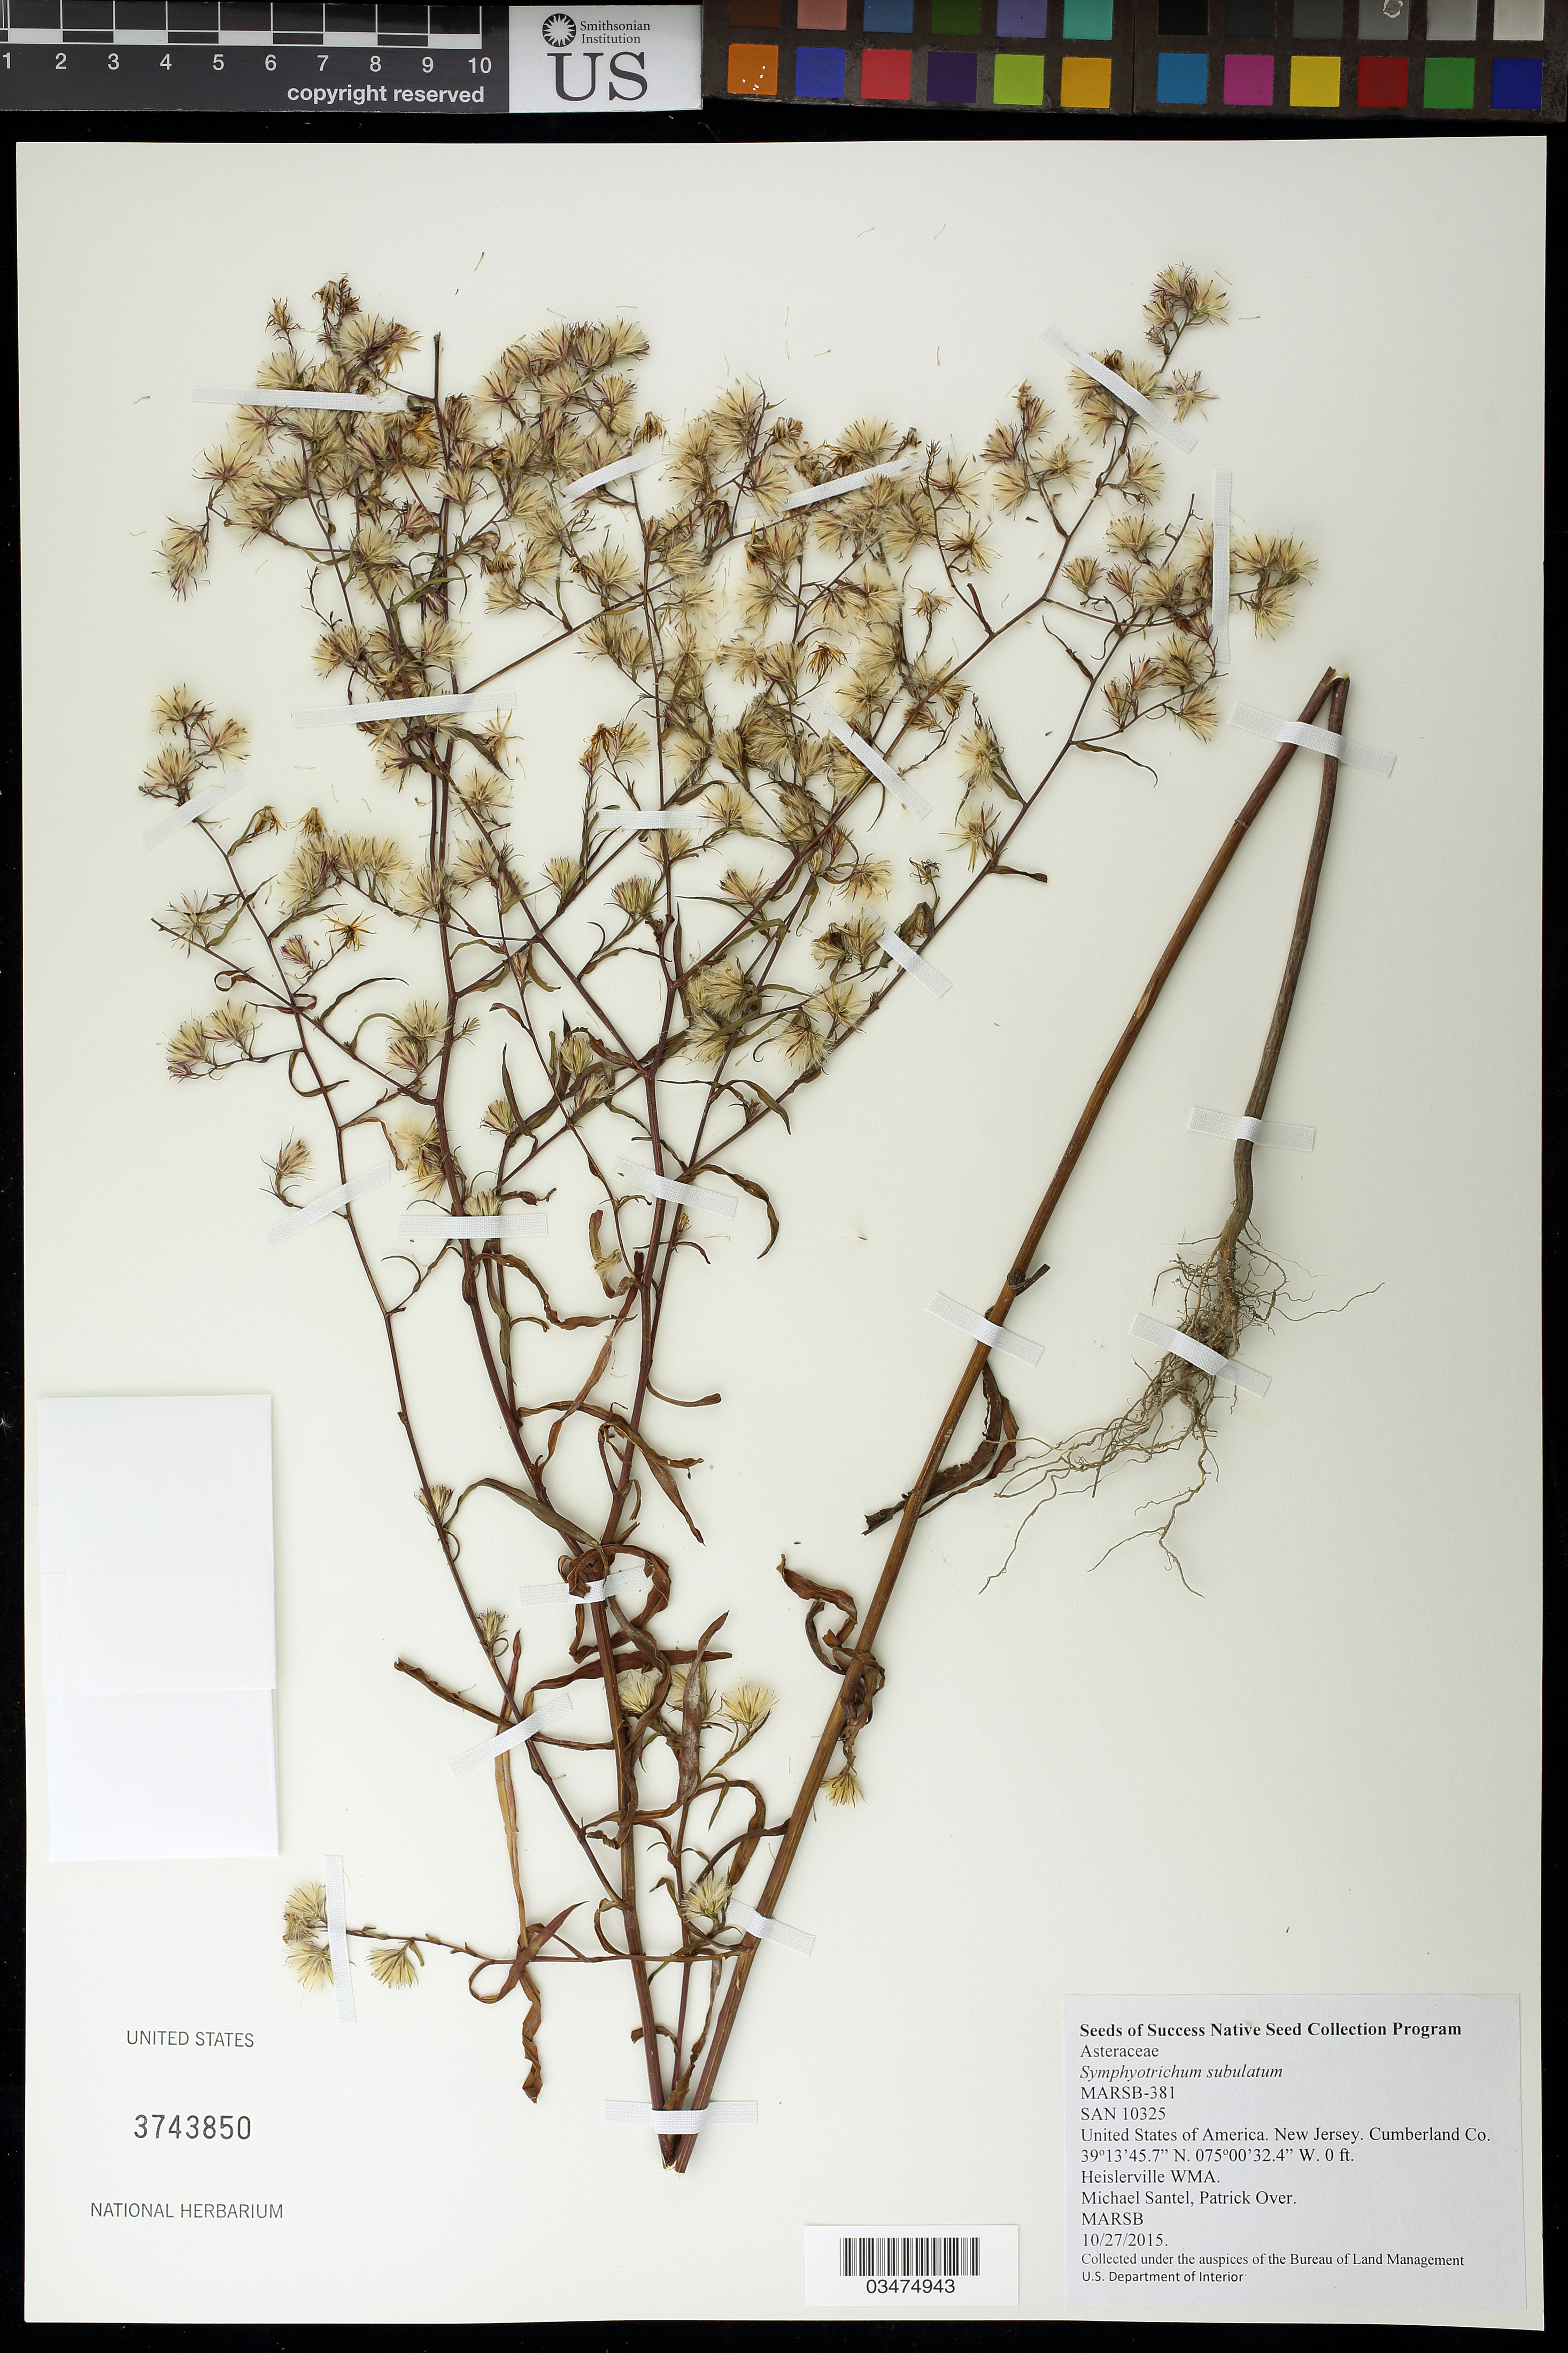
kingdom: Plantae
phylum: Tracheophyta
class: Magnoliopsida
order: Asterales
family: Asteraceae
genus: Symphyotrichum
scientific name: Symphyotrichum subulatum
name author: (Michx.) G.L. Nesom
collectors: M. Santel & P. Over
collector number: MARSB-381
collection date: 2015-10-27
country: United States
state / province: New Jersey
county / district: Cumberland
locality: Heislerville Wildlife Management Area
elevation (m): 0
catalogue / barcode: US 3743850